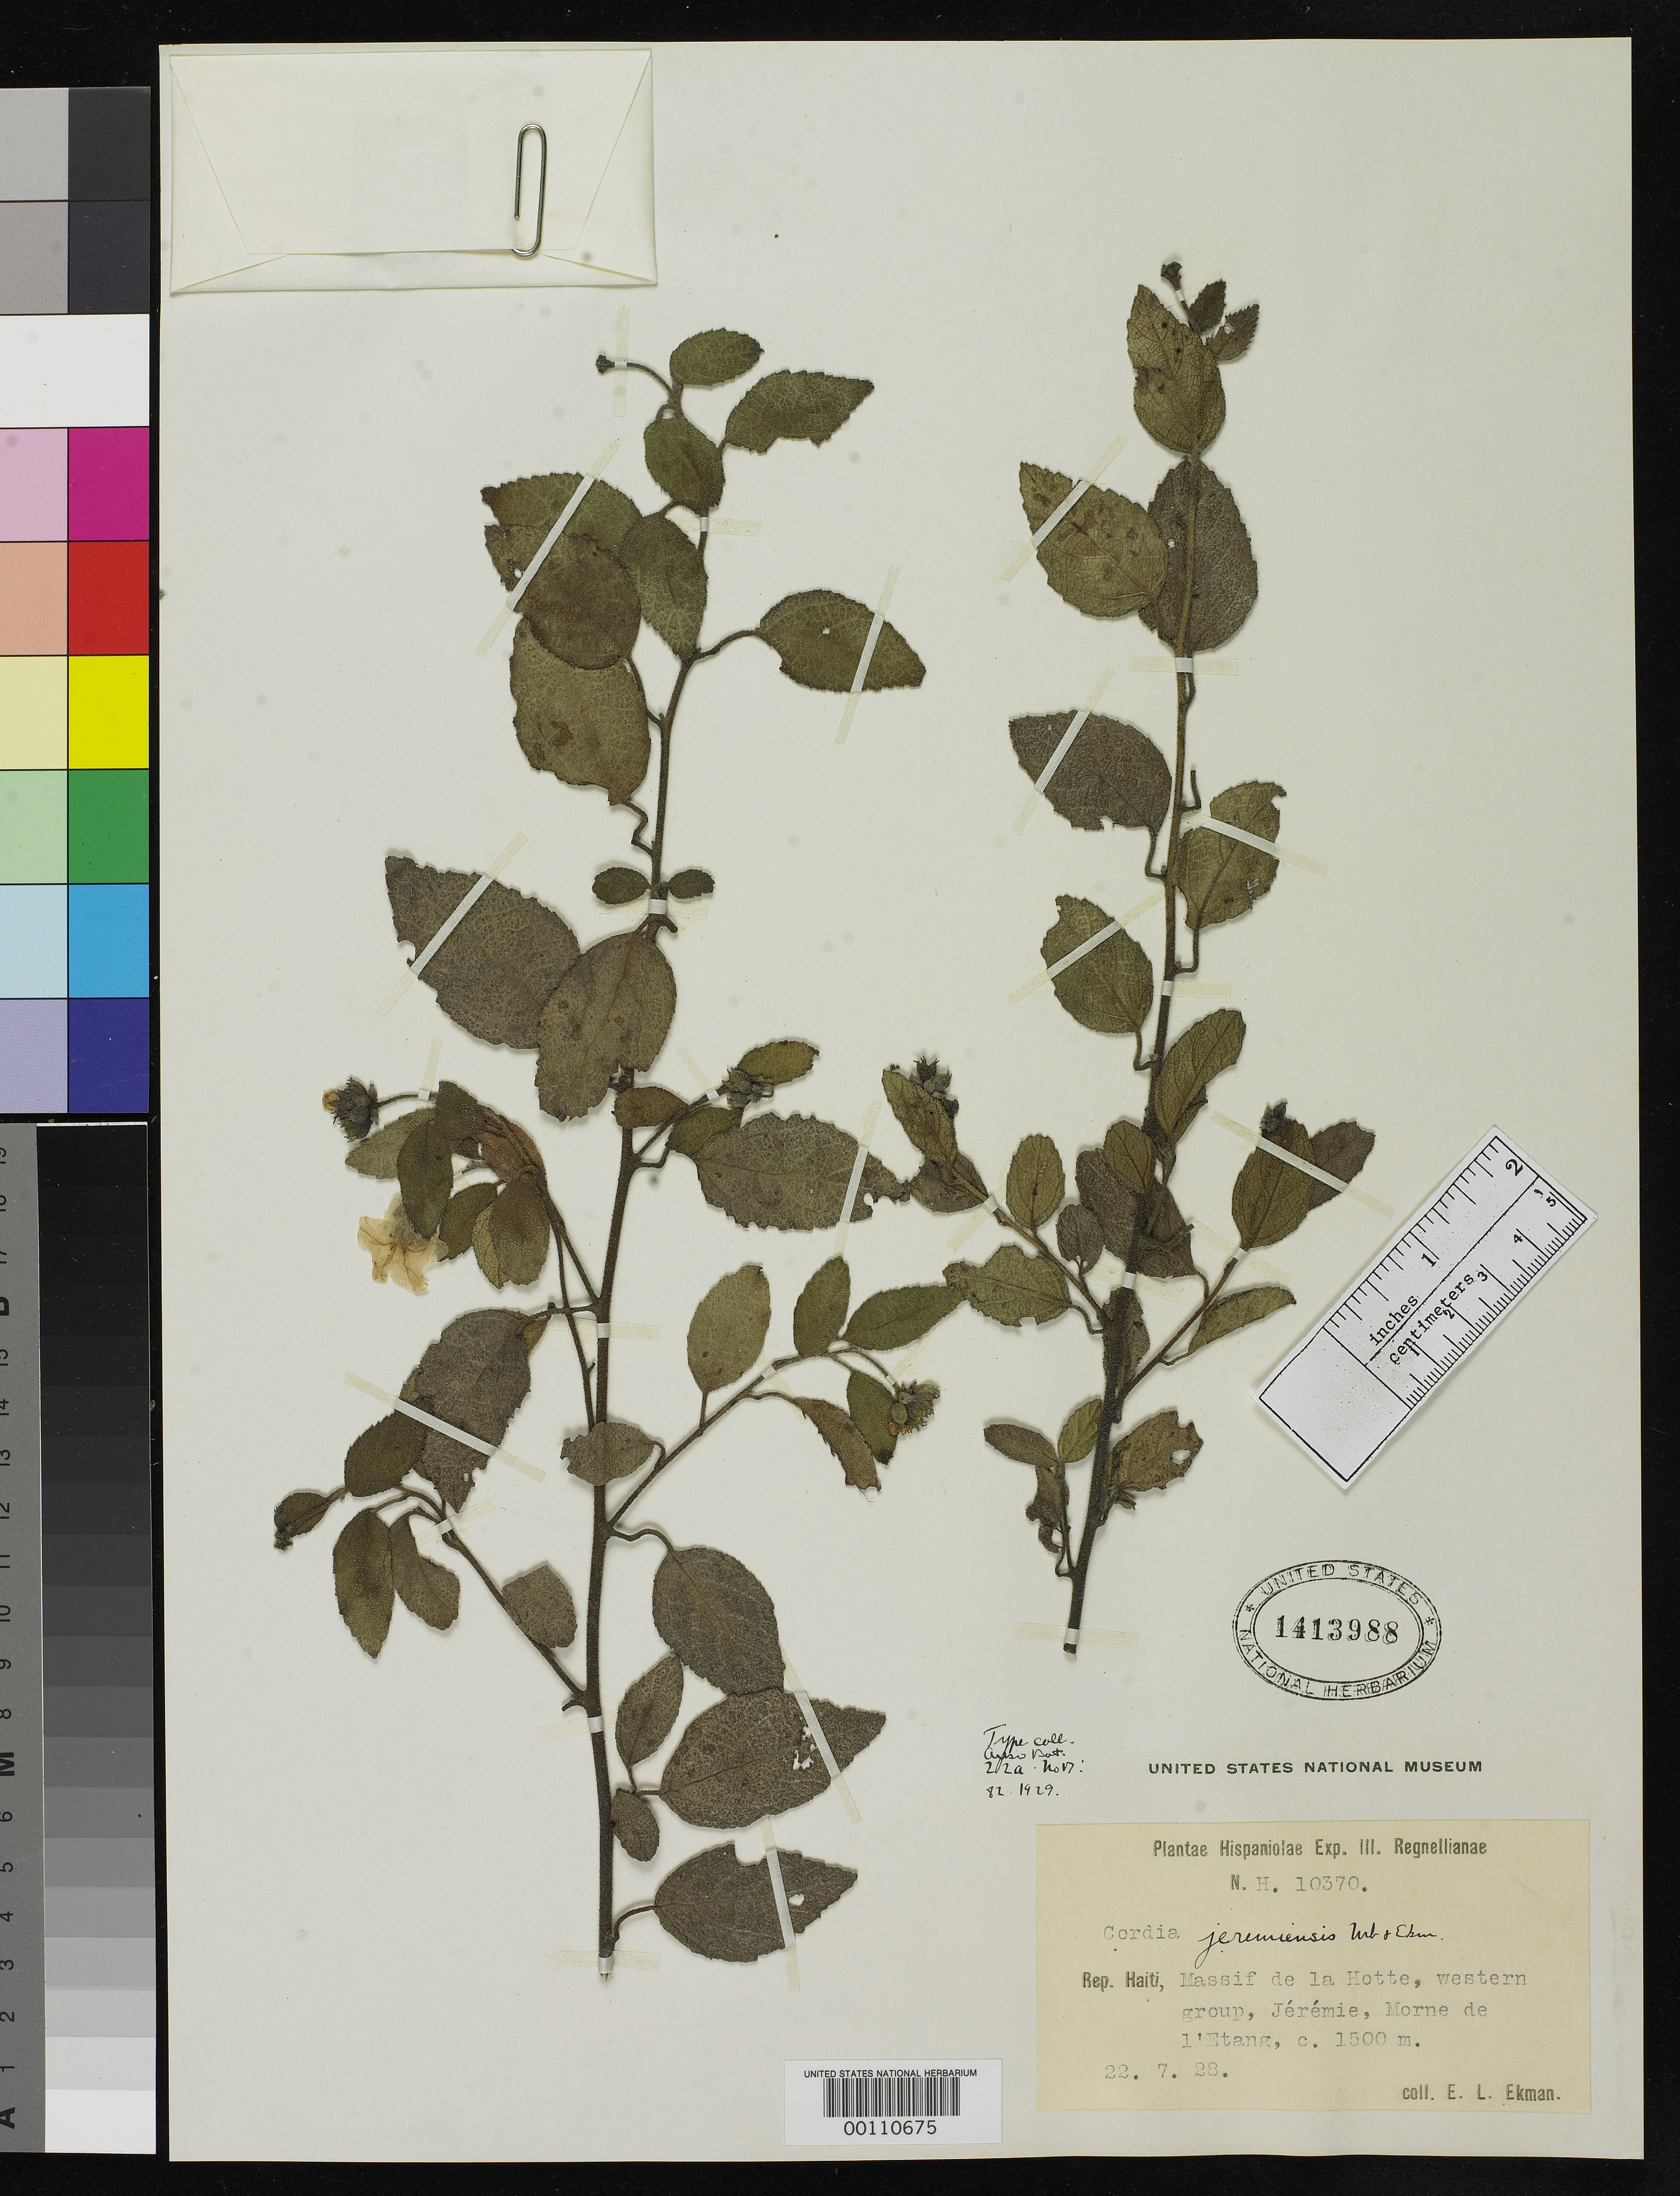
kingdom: Plantae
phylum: Tracheophyta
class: Magnoliopsida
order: Boraginales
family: Cordiaceae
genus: Cordia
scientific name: Cordia jeremiensis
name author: Urb. & Ekman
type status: Isotype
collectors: E. L. Ekman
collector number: H 10370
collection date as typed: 22 Jul 1928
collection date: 1928-07-22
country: Haiti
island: Hispaniola Island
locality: Massif de La Hotte, prope Jeremia in Morne L'etang.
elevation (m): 1500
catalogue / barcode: US 1413988